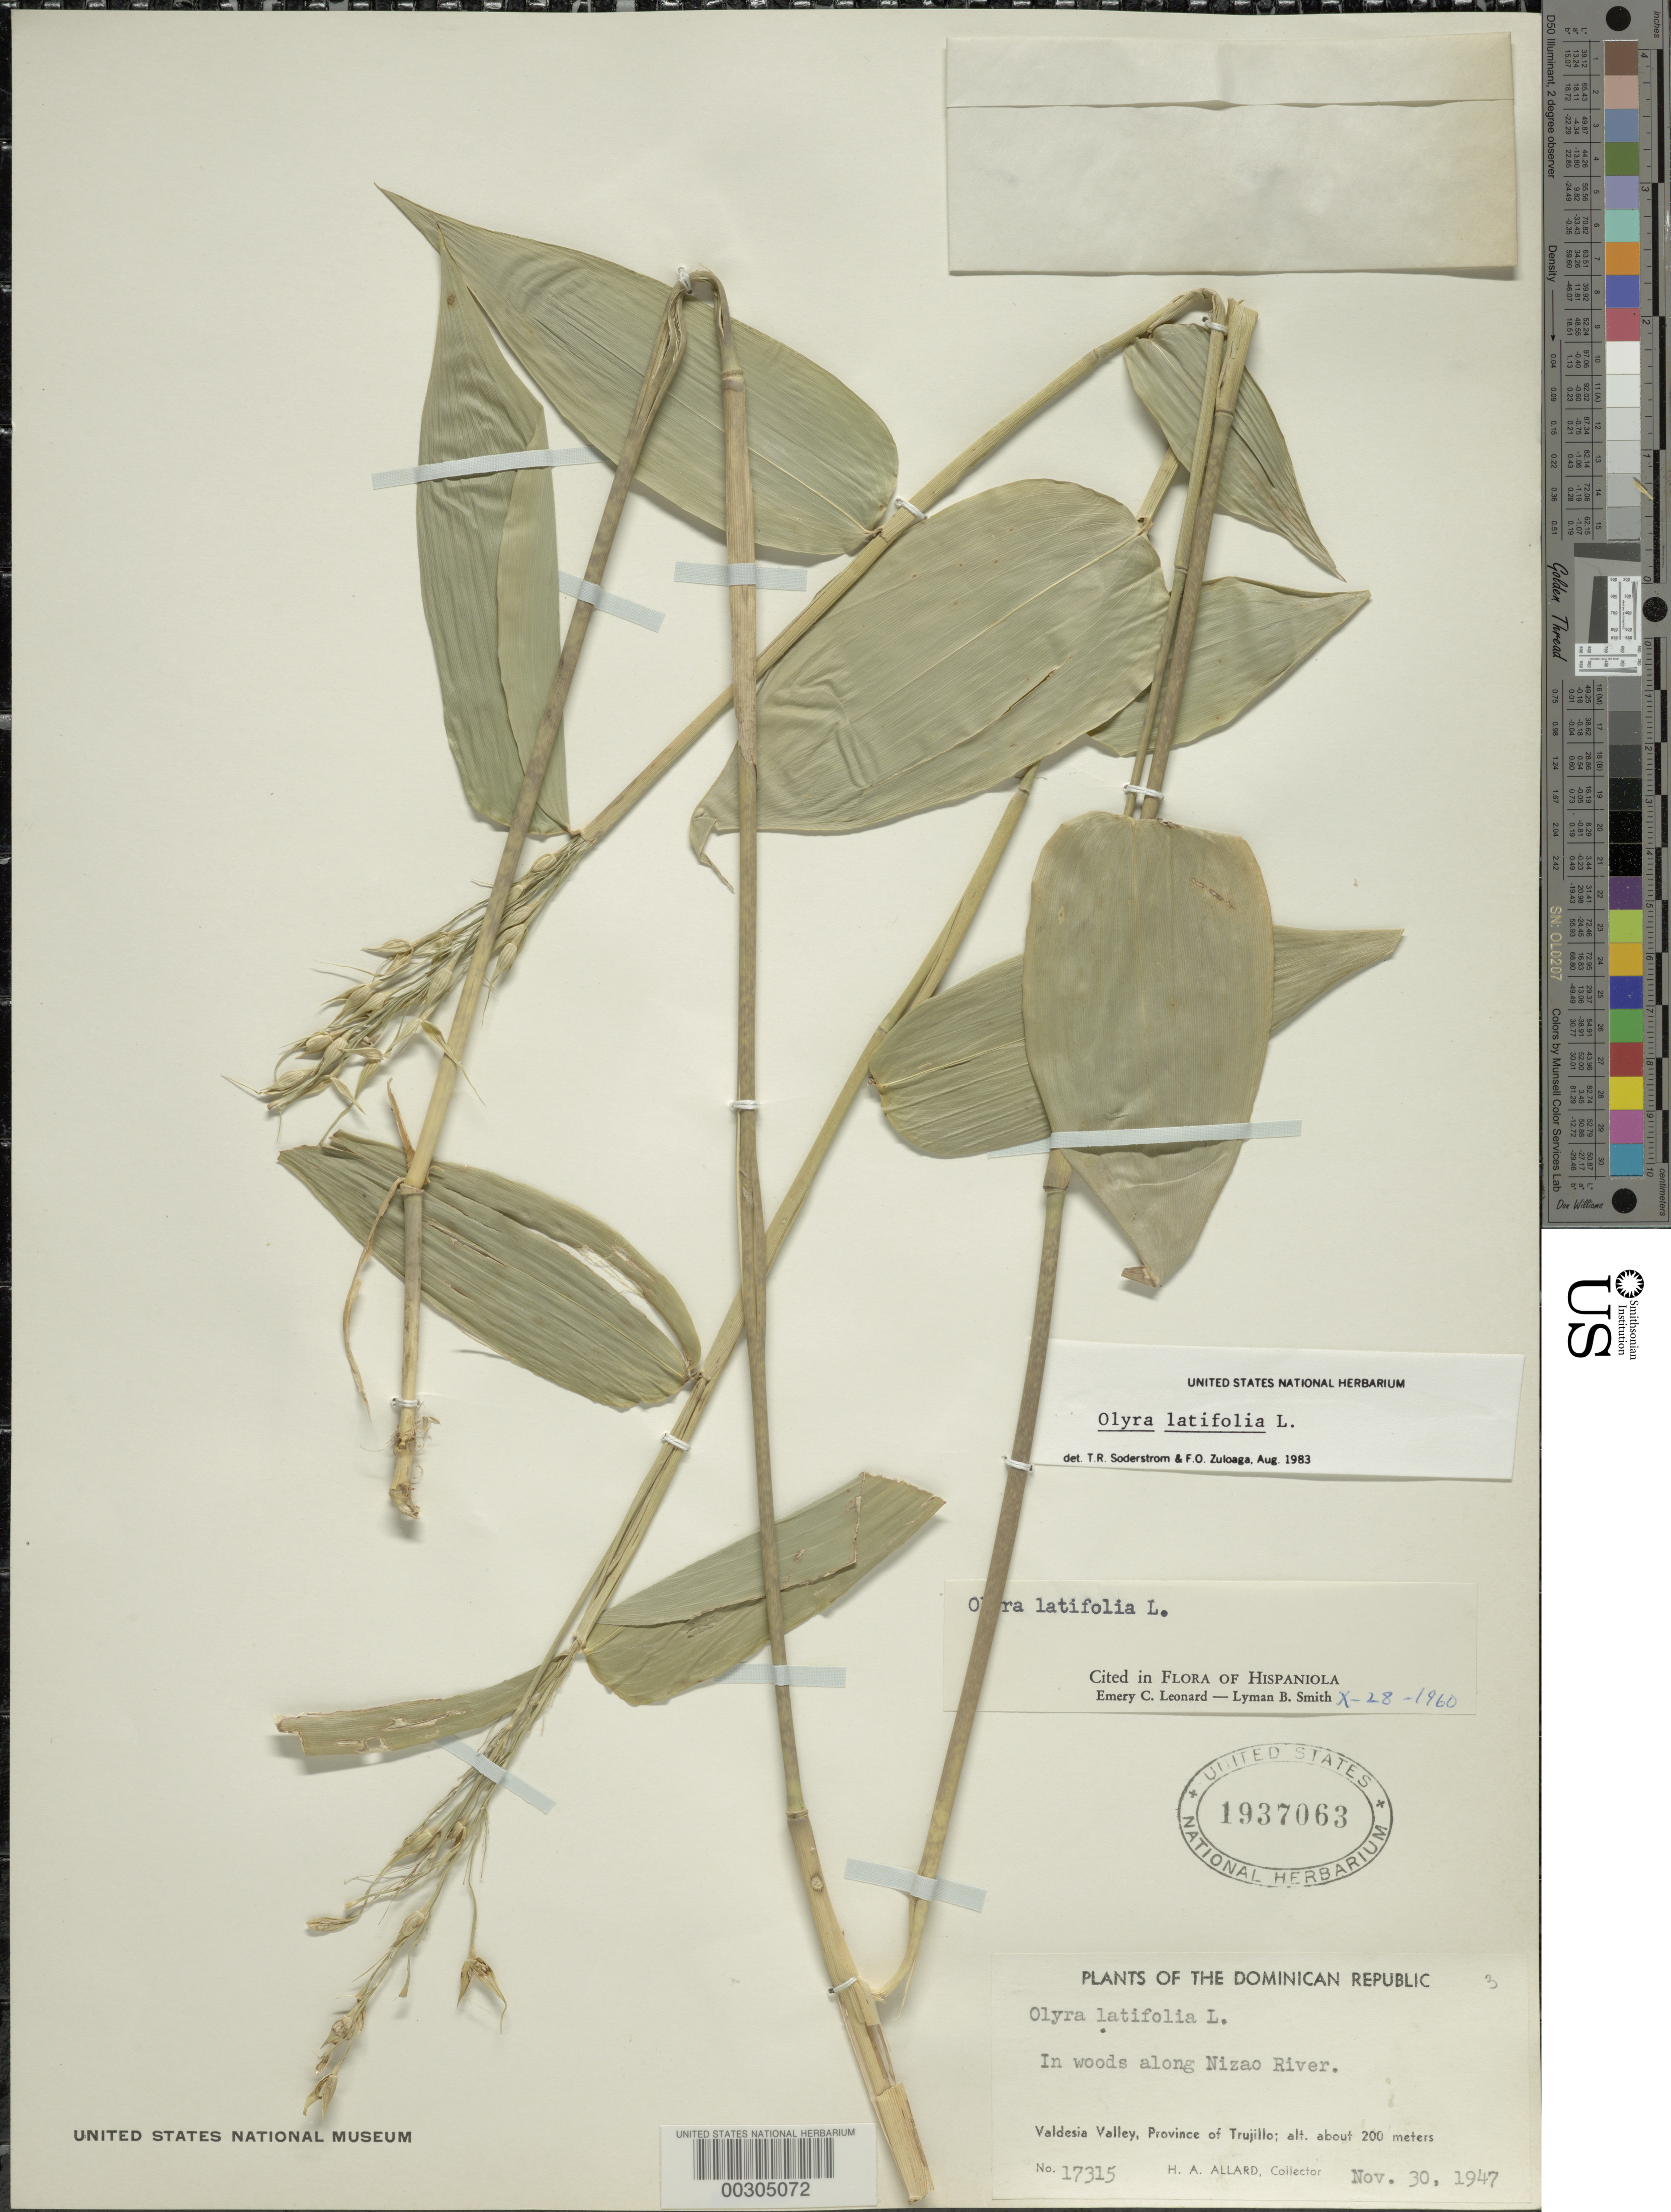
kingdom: Plantae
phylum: Tracheophyta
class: Liliopsida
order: Poales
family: Poaceae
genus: Olyra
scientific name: Olyra latifolia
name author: L.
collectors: H. A. Allard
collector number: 17315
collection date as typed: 30 Nov 1947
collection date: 1947-11-30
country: Dominican Republic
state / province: Trujillo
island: Hispaniola Island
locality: Valdesia Valley, along Nizao River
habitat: in woods along river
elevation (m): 200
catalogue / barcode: US 1937063